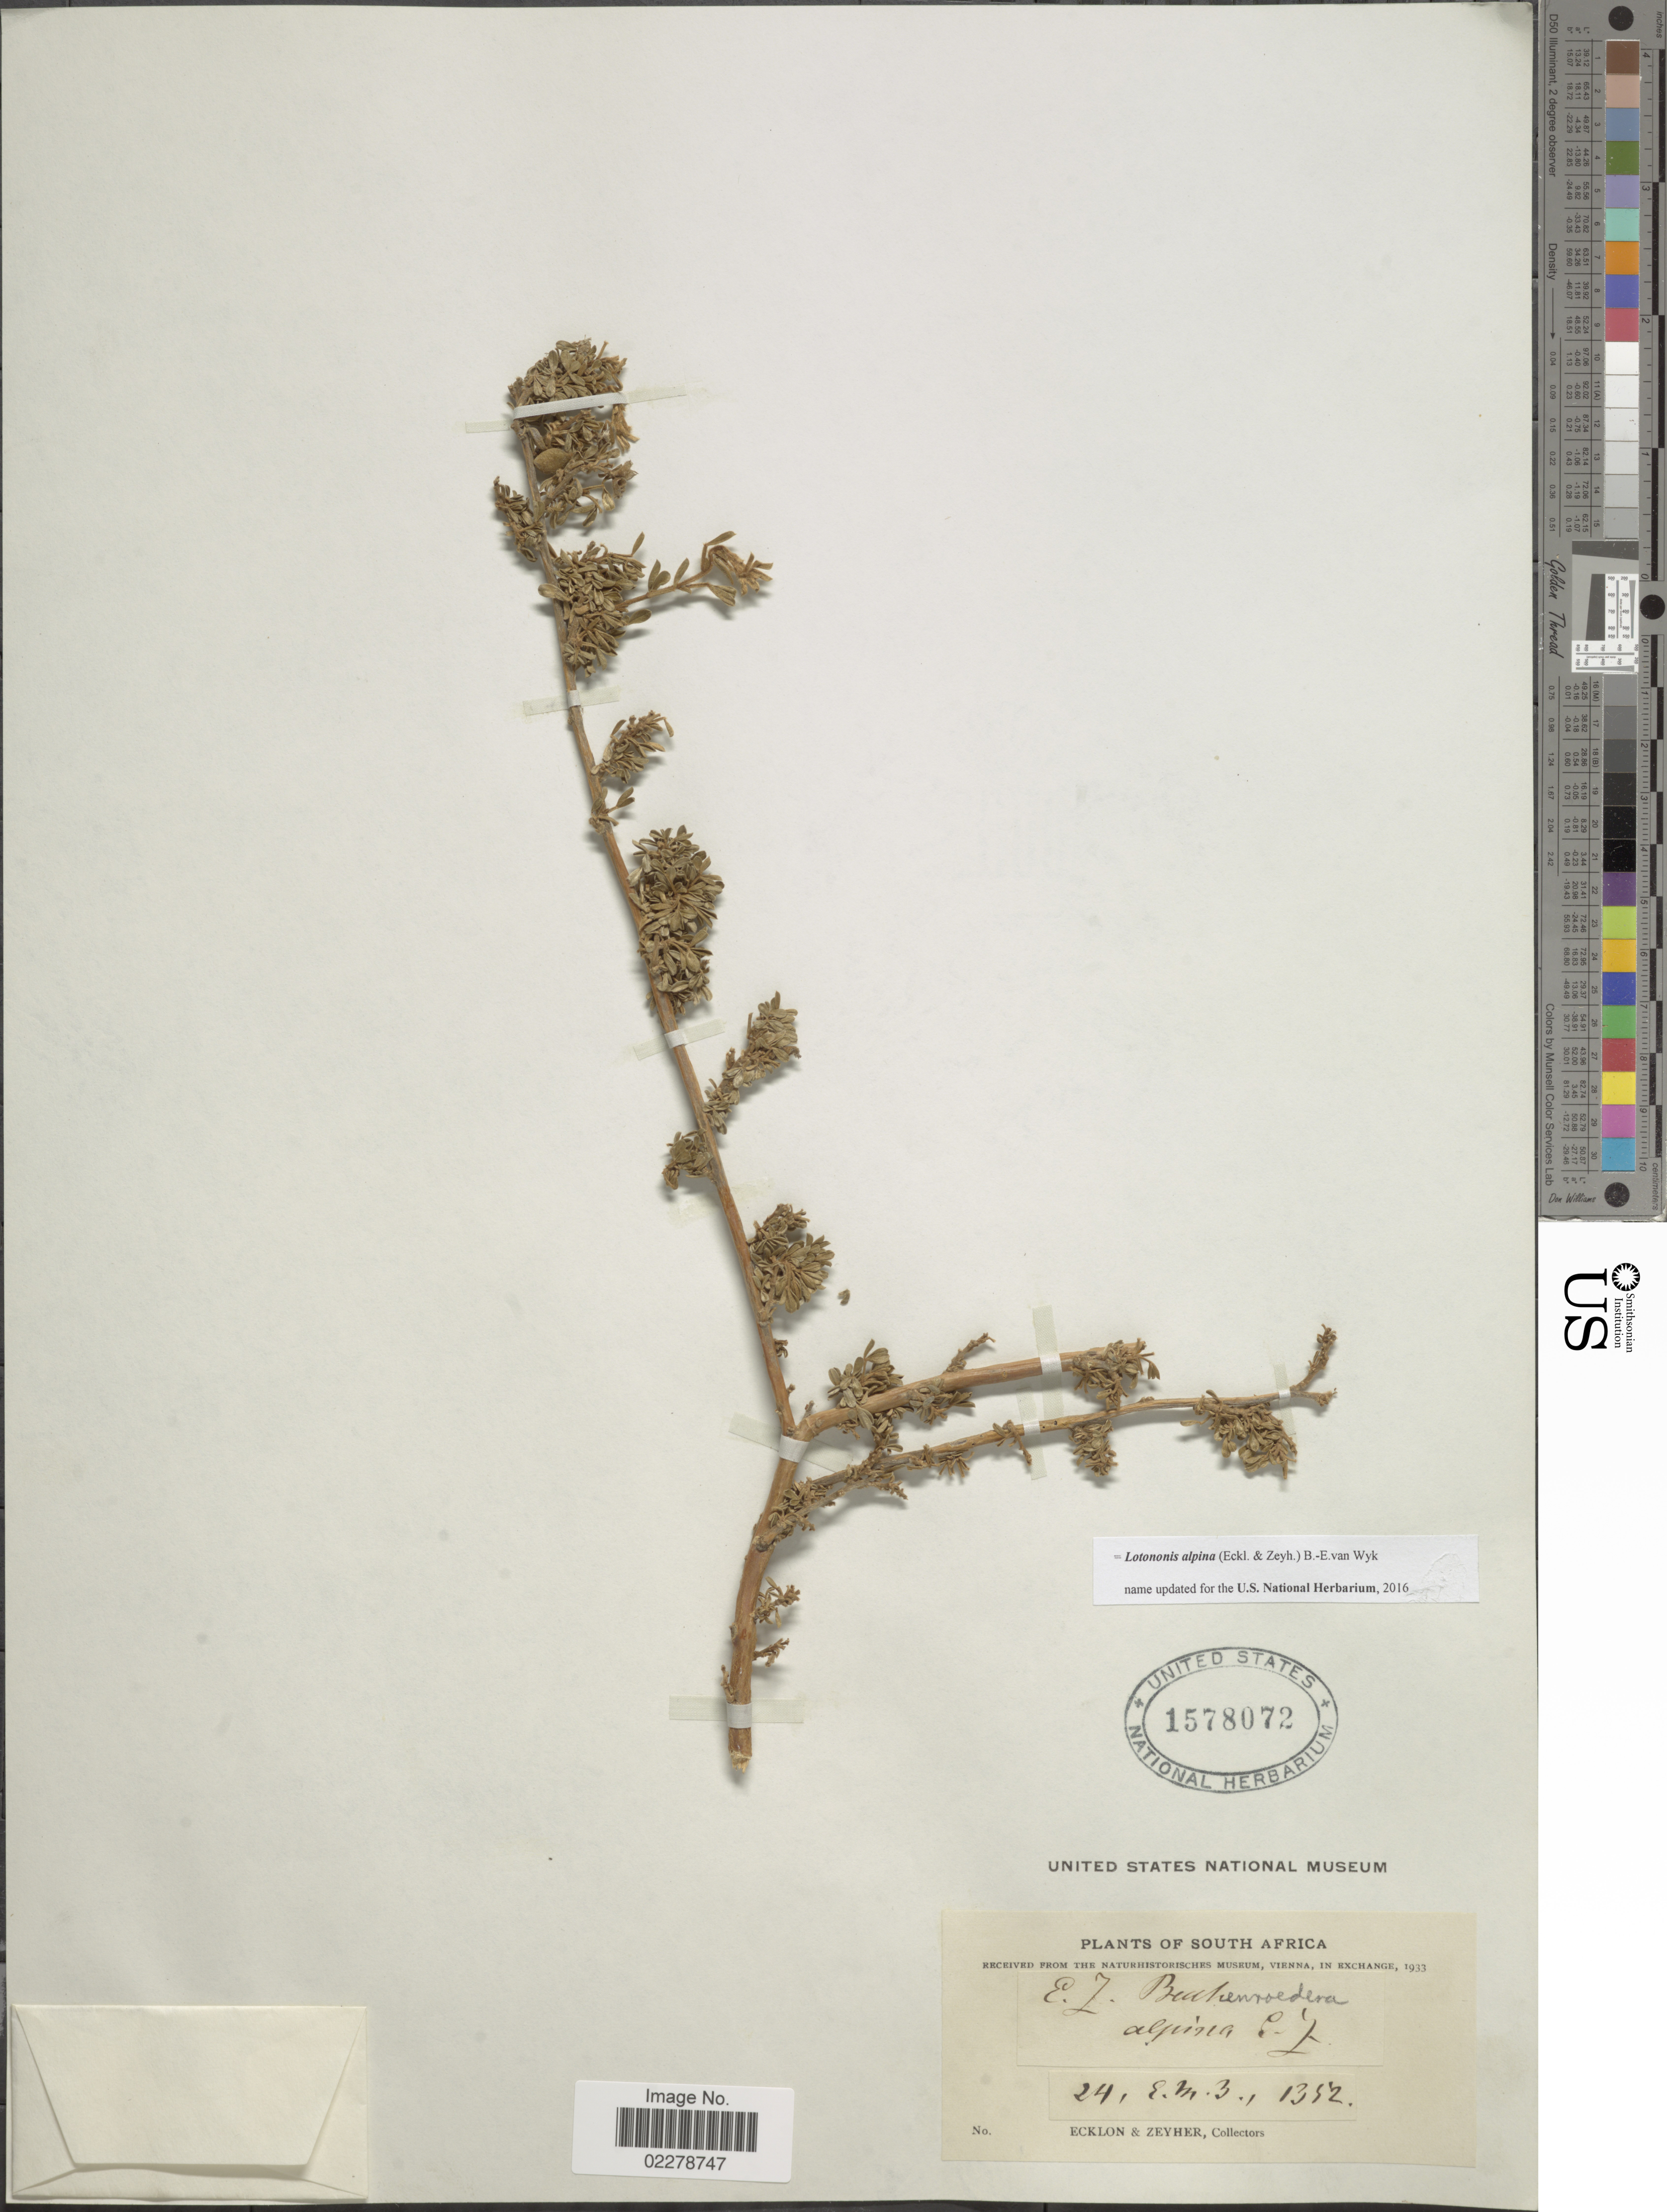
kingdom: Plantae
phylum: Tracheophyta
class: Magnoliopsida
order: Fabales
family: Fabaceae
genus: Lotononis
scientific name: Lotononis alpina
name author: (Eckl. & Zeyh.) B.-E. van Wyk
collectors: -. Ecklon & -. Zeyher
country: South Africa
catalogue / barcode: US 1578072